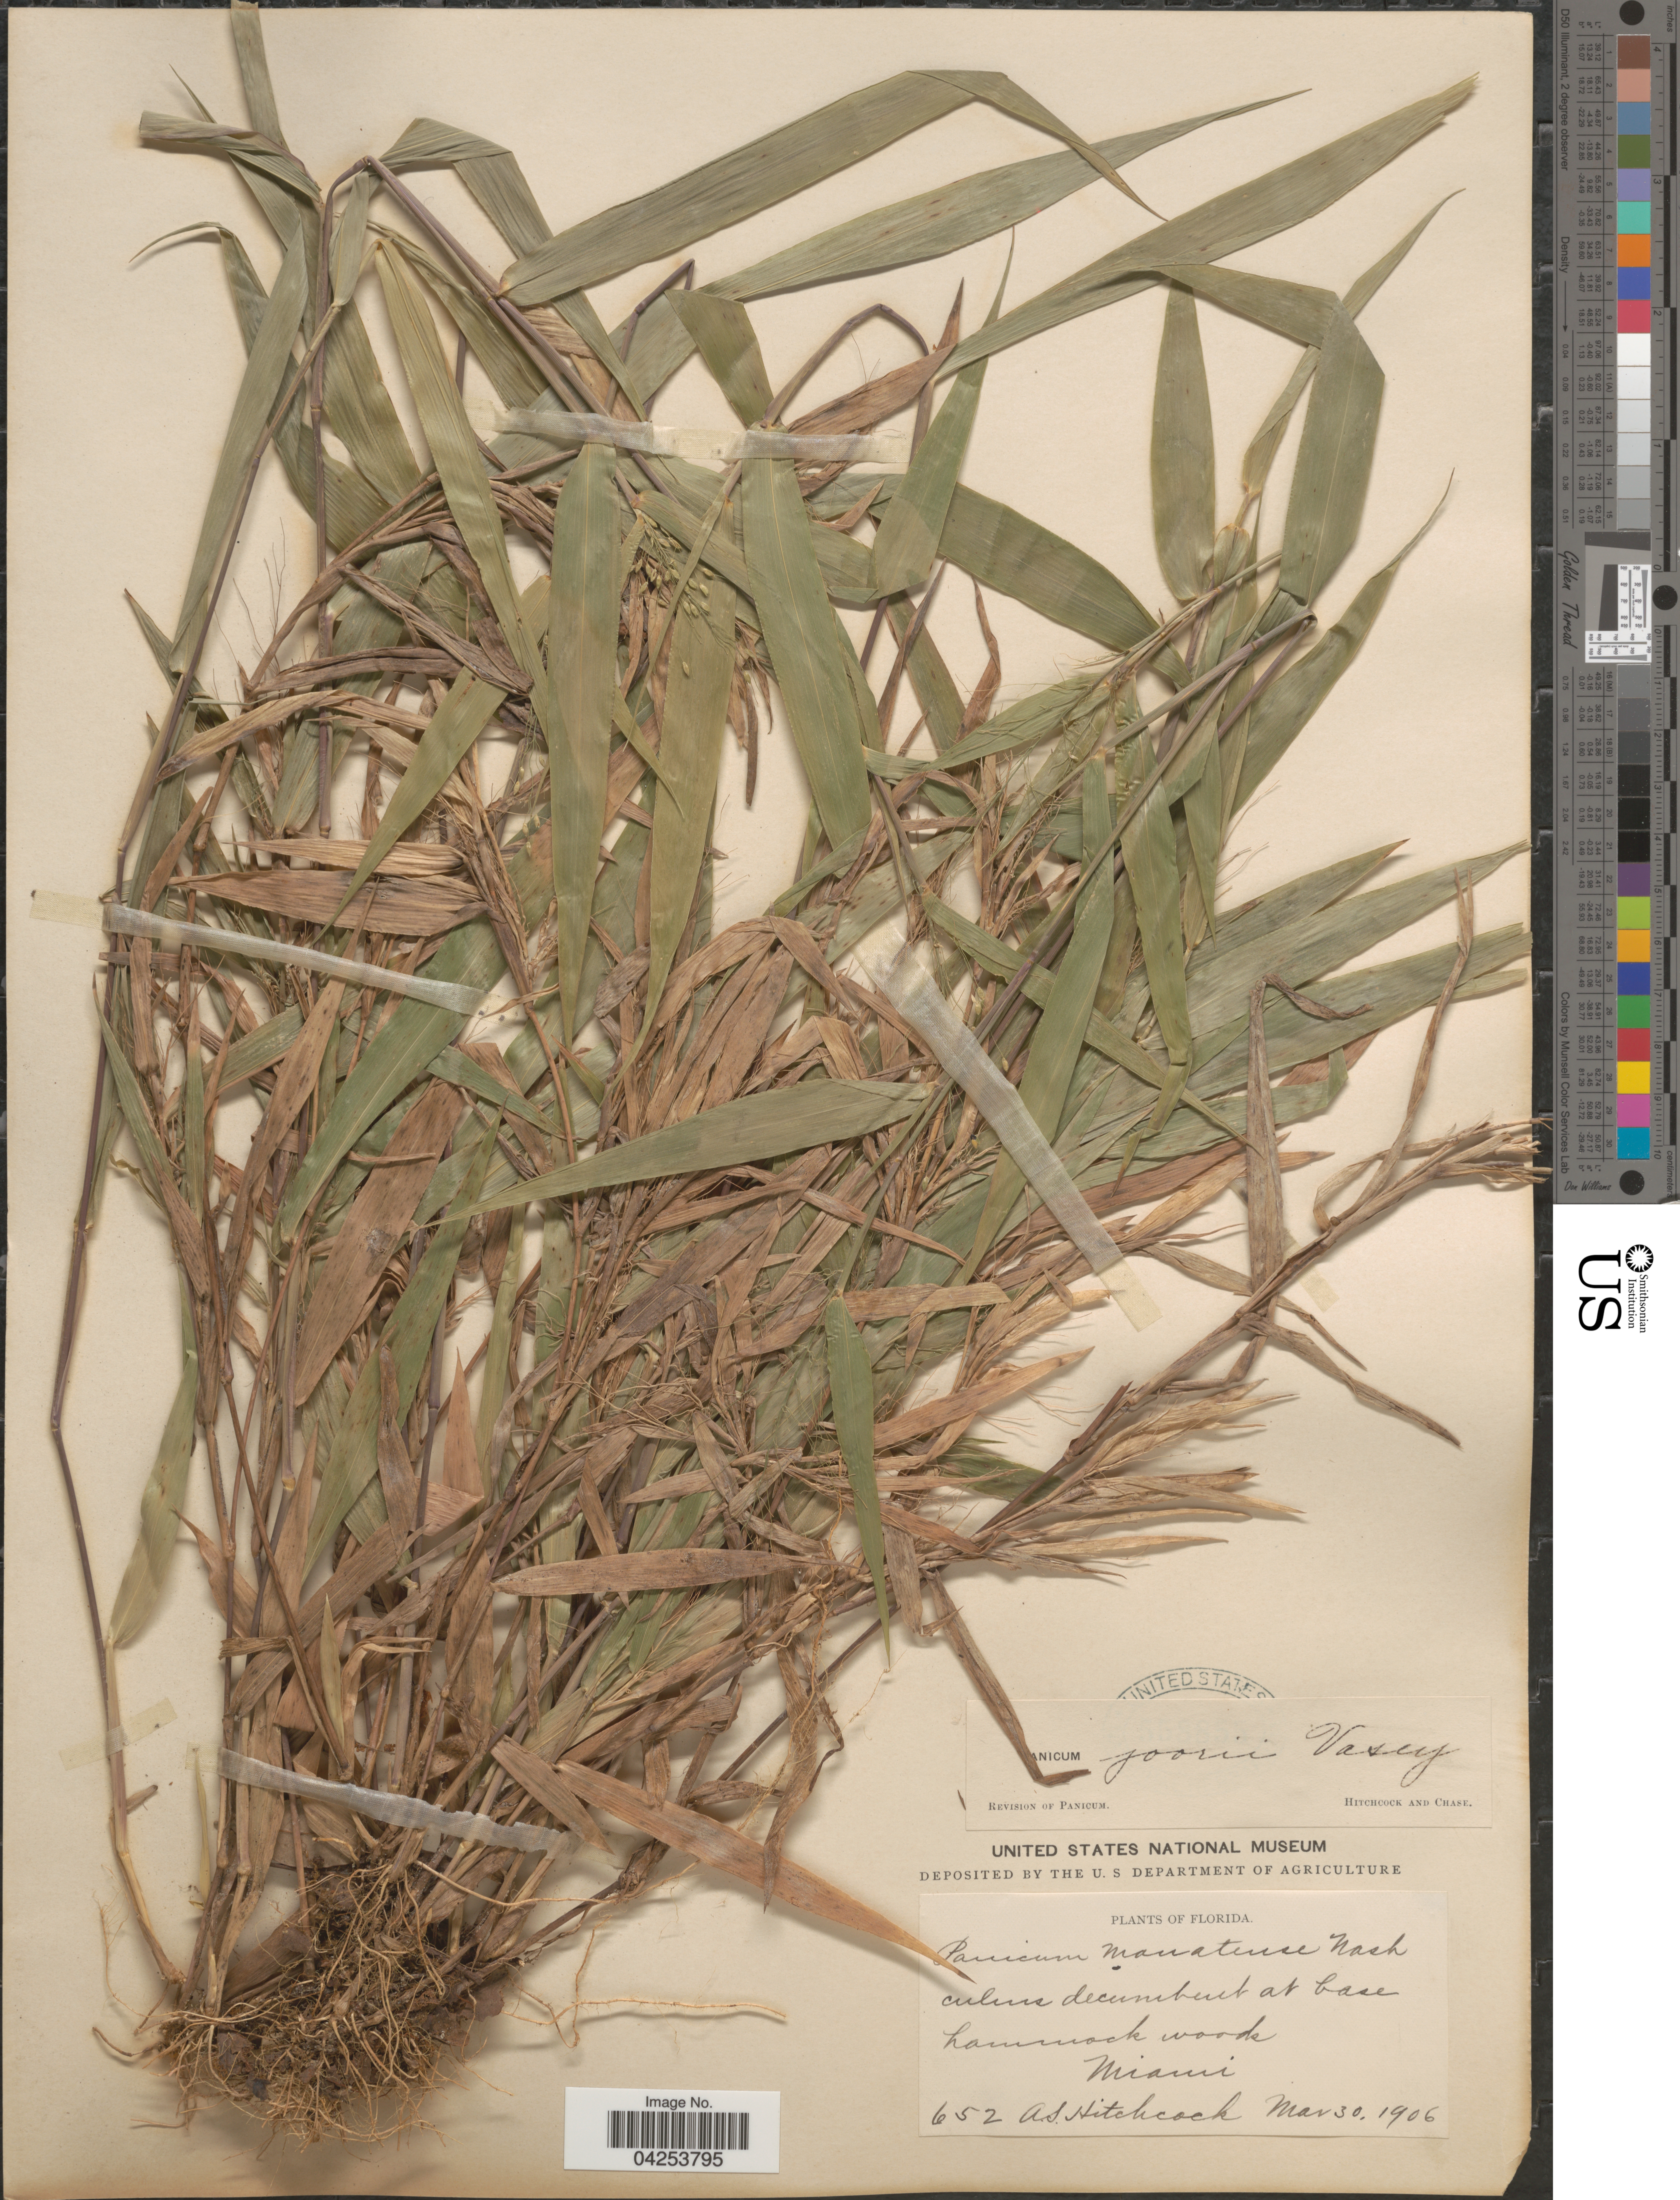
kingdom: Plantae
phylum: Tracheophyta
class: Liliopsida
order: Poales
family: Poaceae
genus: Dichanthelium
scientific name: Dichanthelium commutatum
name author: (Schult.) Gould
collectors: A. S. Hitchcock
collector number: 652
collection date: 1906-03-30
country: United States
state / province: Florida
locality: Miami.